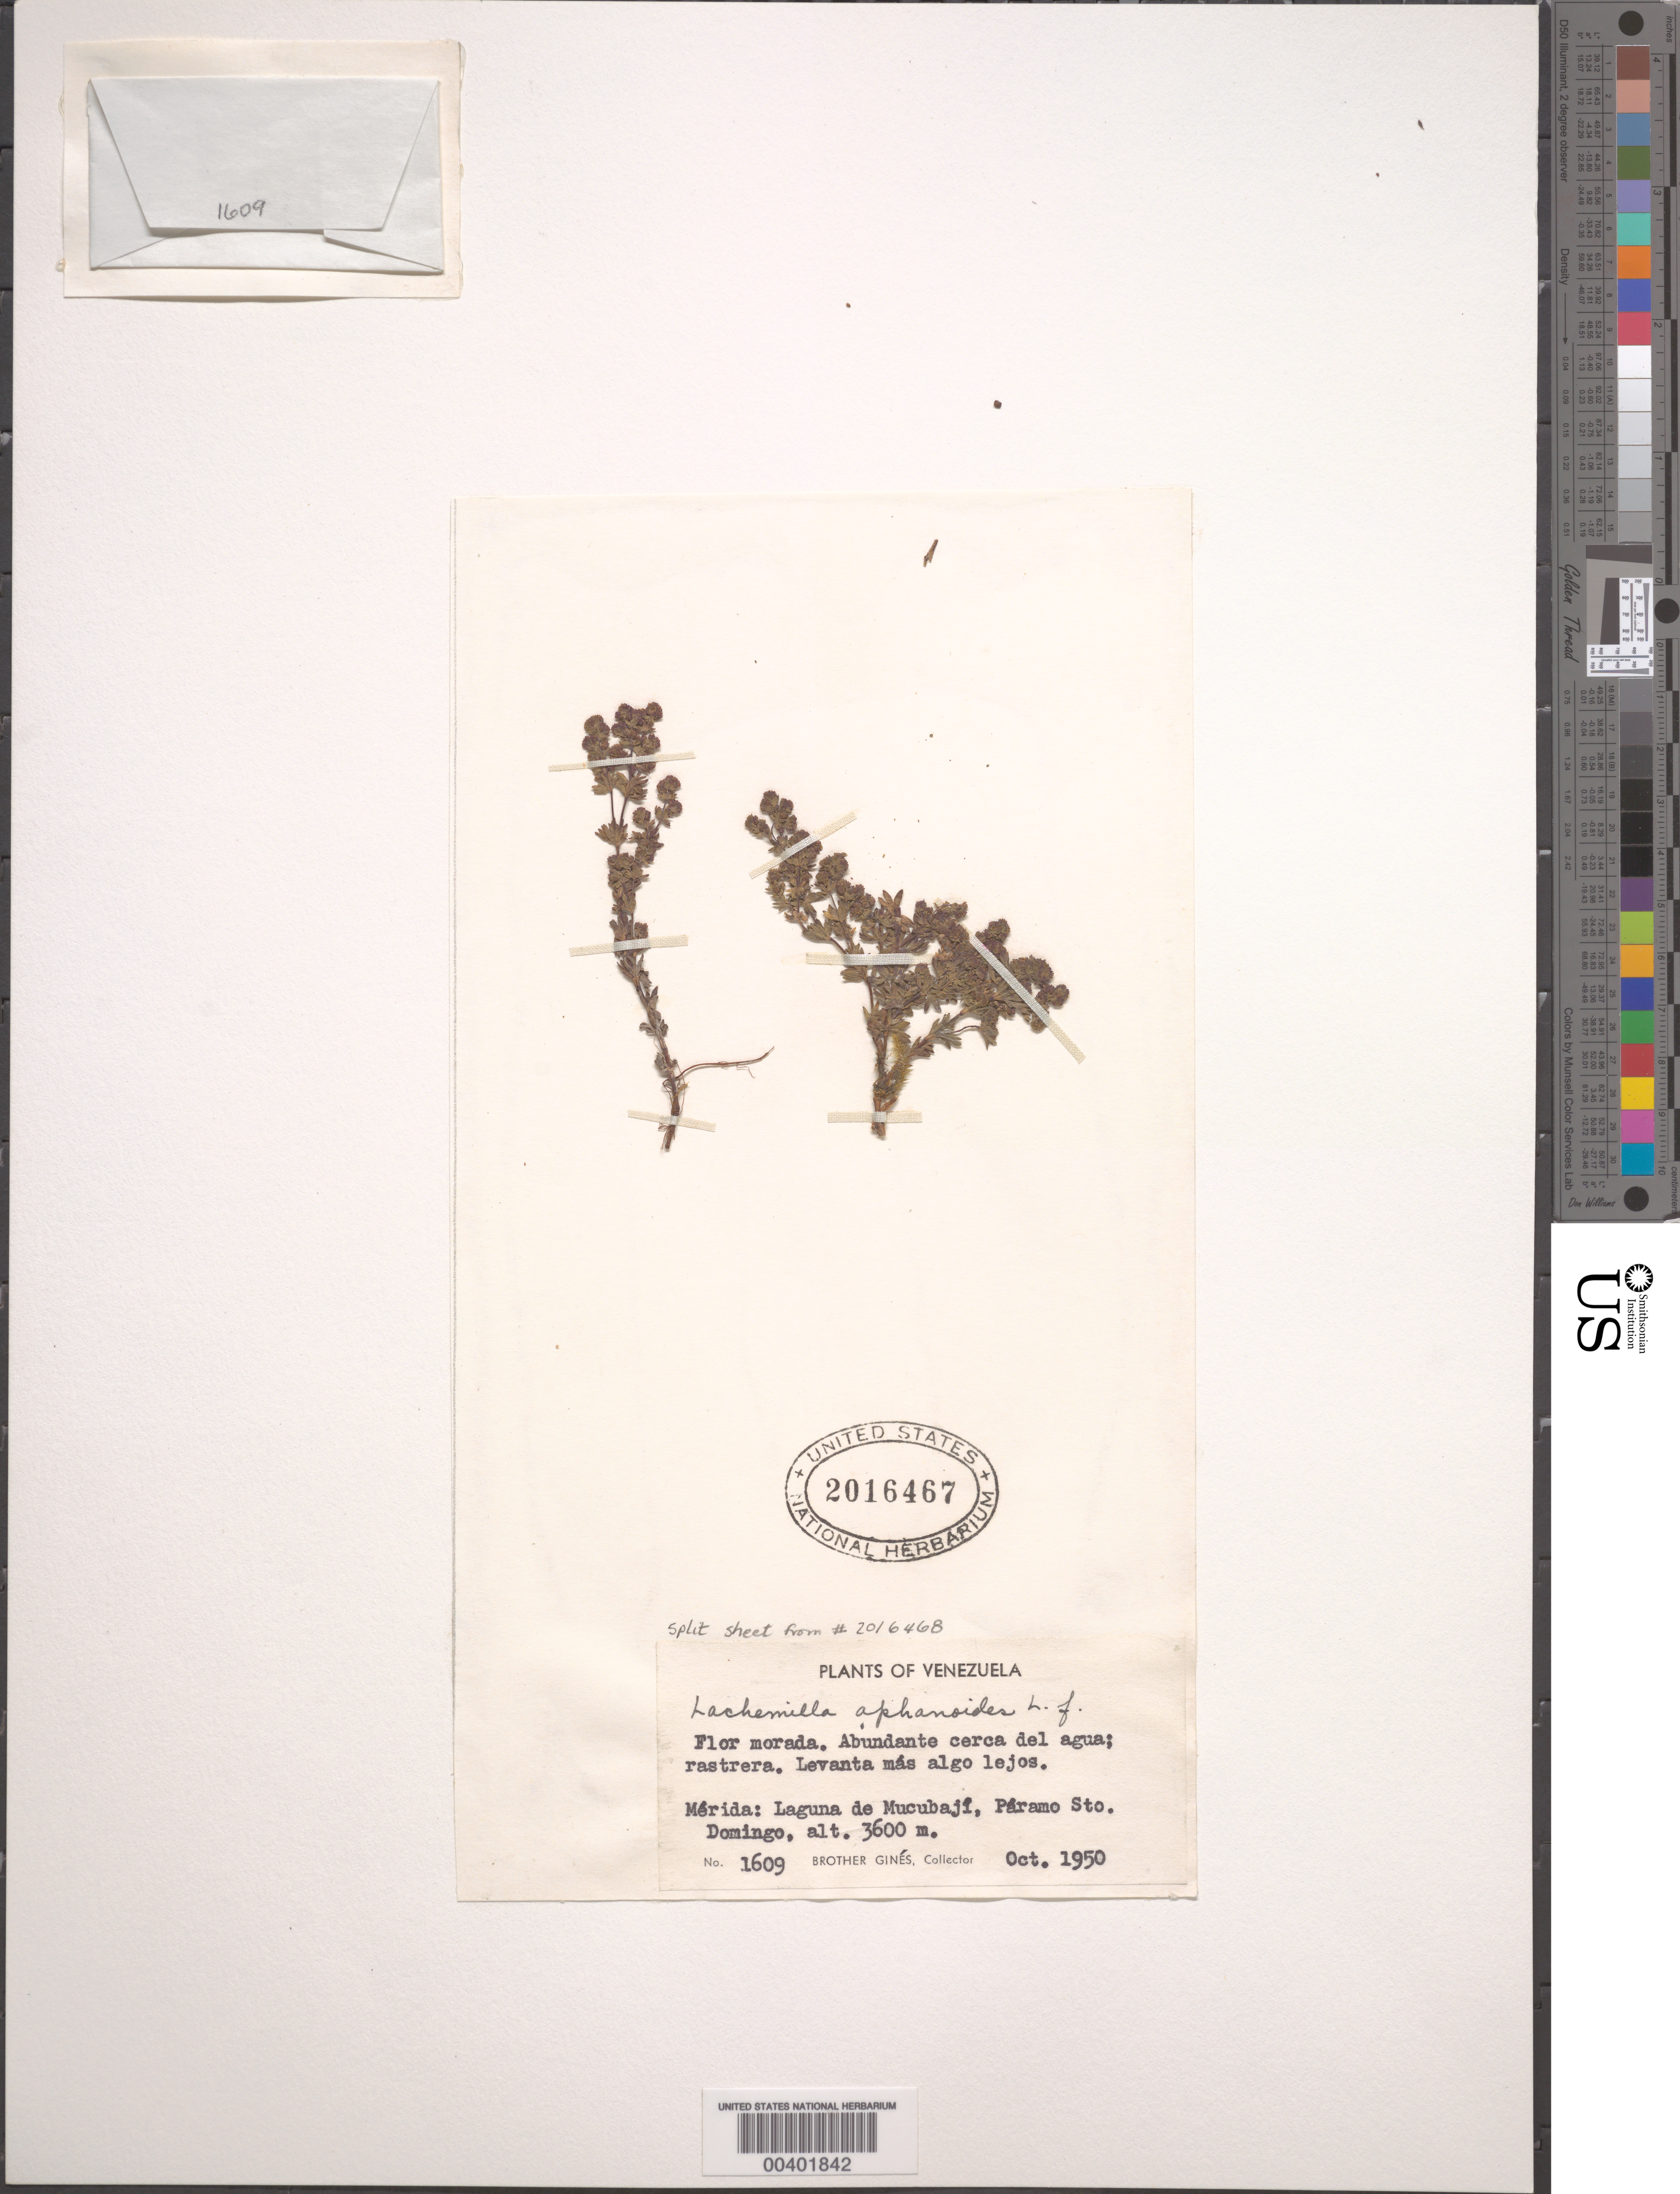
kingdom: Plantae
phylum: Tracheophyta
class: Magnoliopsida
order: Rosales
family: Rosaceae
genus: Lachemilla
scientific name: Lachemilla aphanoides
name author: (Mutis ex L. f.) Rothm.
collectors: Bro. Gines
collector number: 1609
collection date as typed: Oct 1950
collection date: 1950-10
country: Venezuela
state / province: Mérida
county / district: Rangel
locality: Laguna de Mucubají Mucubaji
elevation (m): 3600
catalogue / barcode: US 2016467